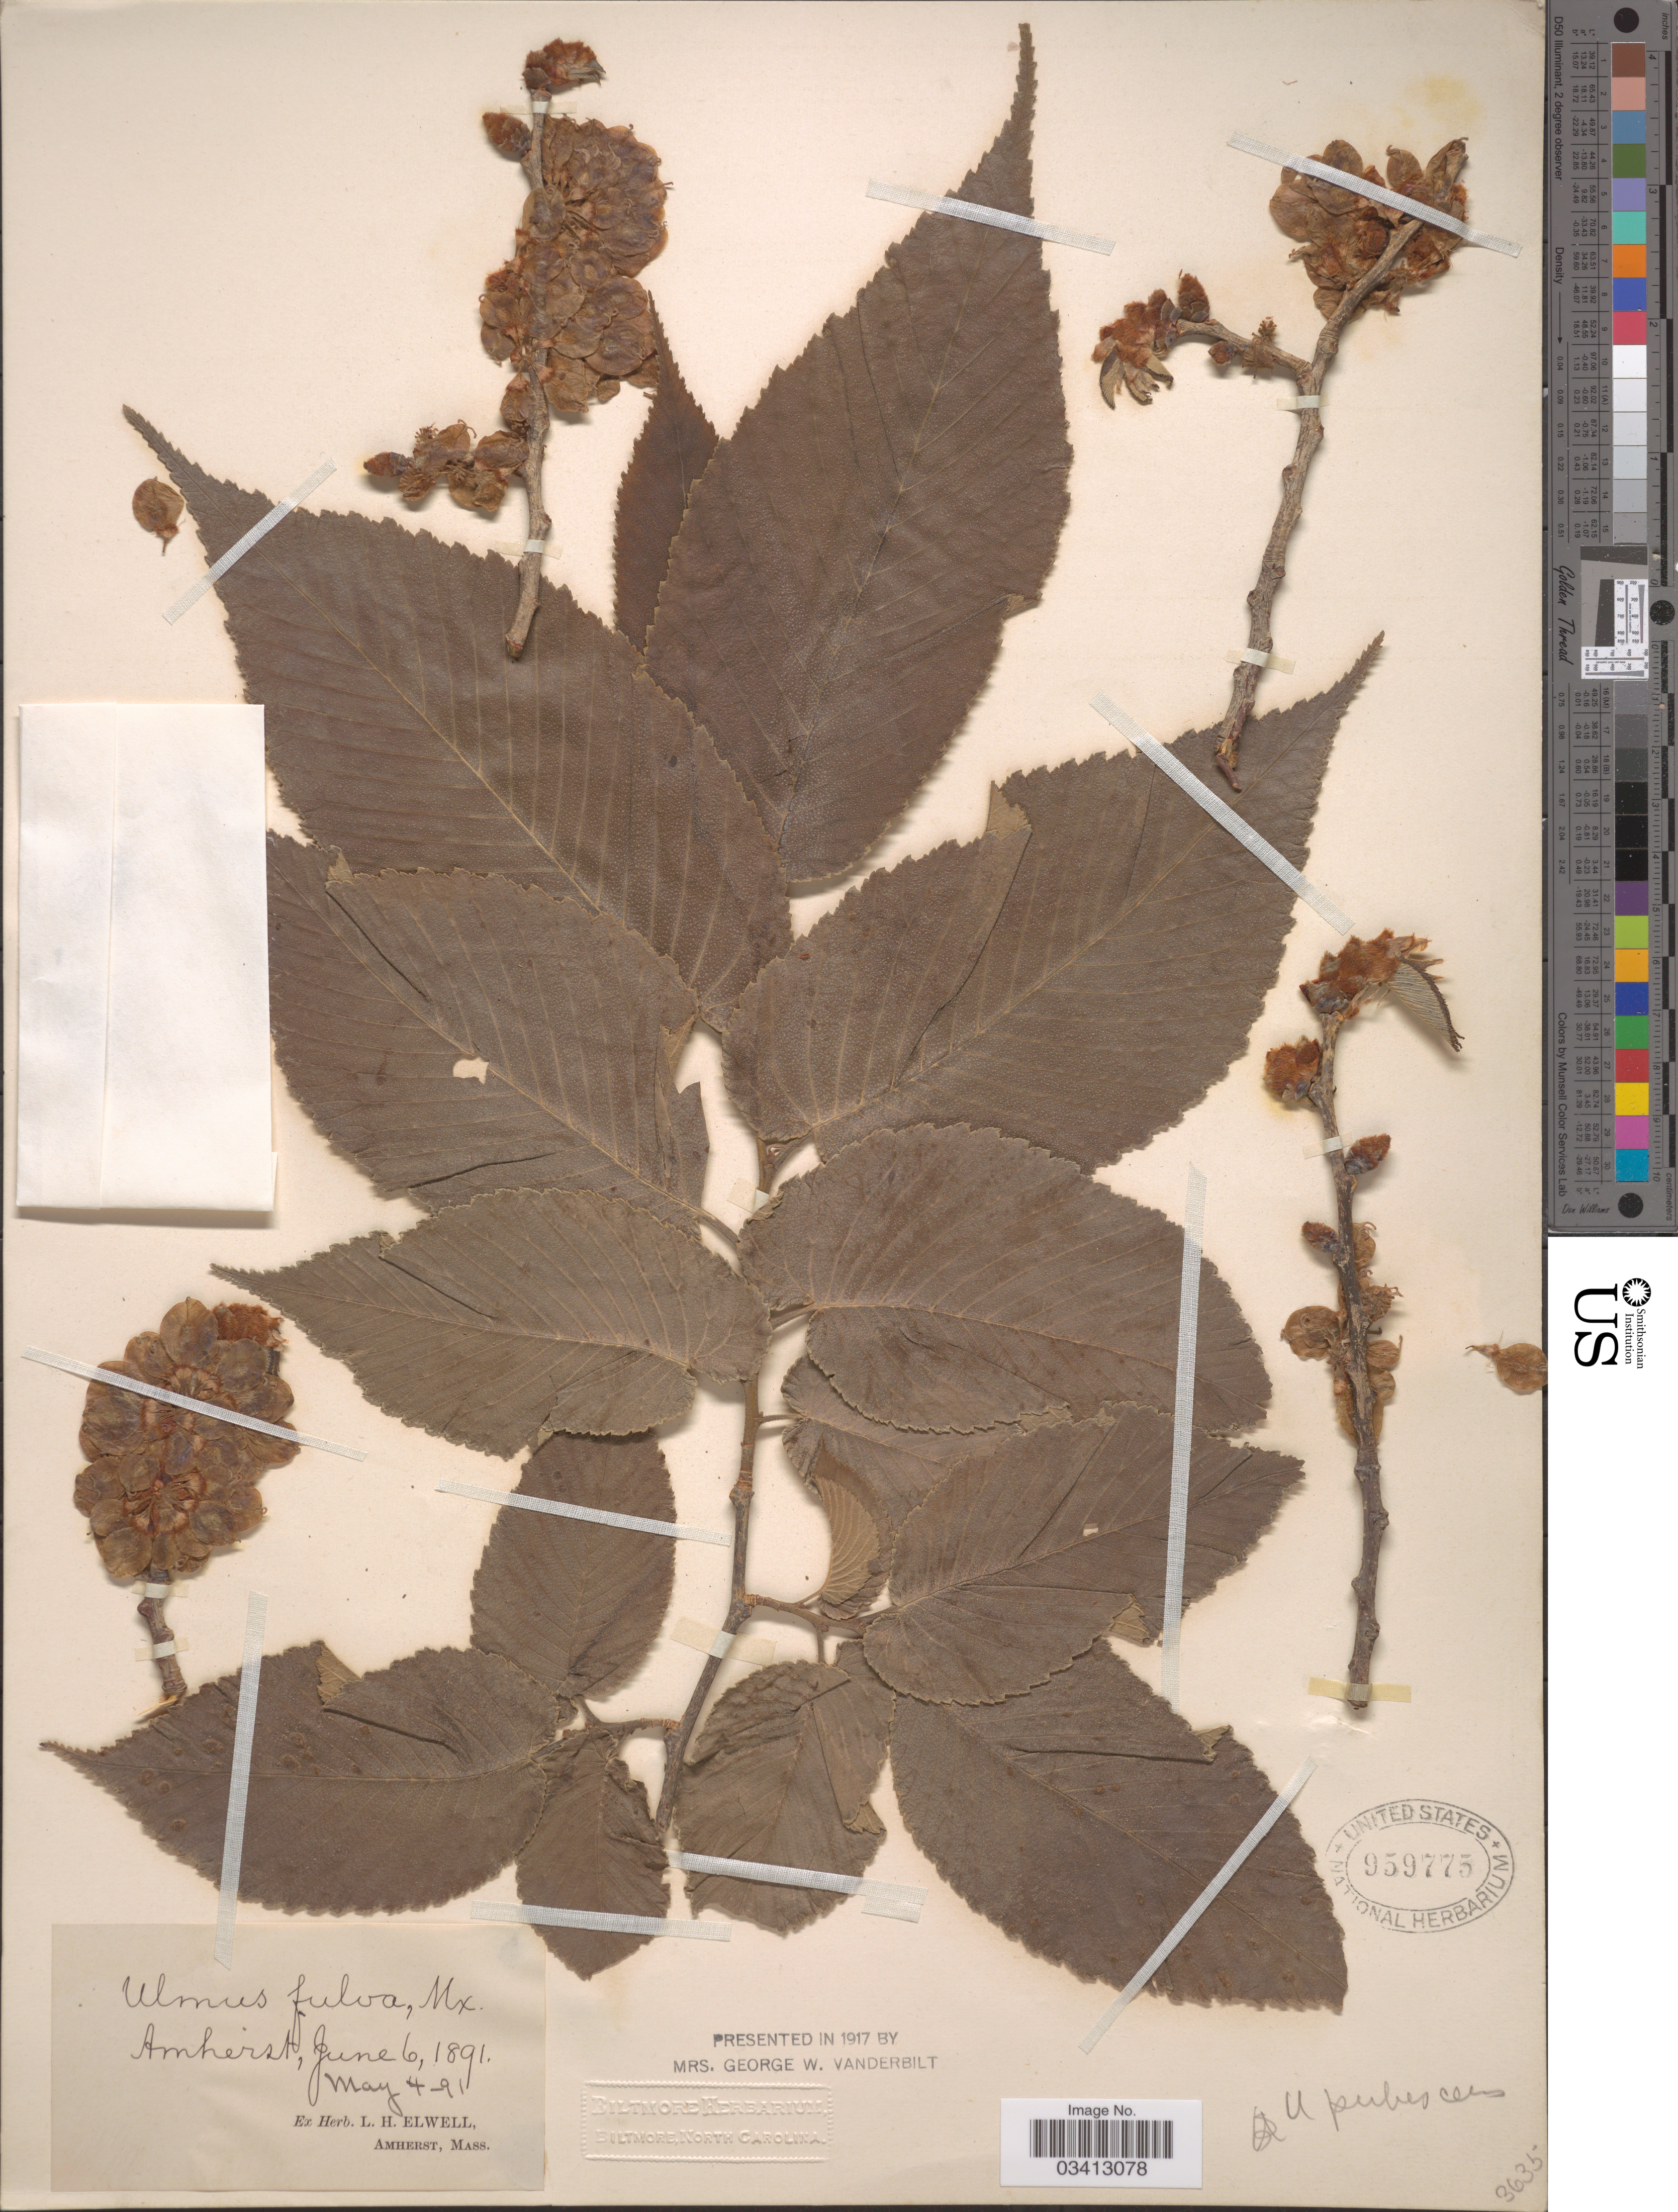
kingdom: Plantae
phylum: Tracheophyta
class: Magnoliopsida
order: Rosales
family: Ulmaceae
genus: Ulmus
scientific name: Ulmus rubra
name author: Muhl.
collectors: ex herb. L. H. Elwell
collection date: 1891-05-04/1891-06-06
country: United States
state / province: Massachusetts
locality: Amherst.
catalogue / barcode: US 959775